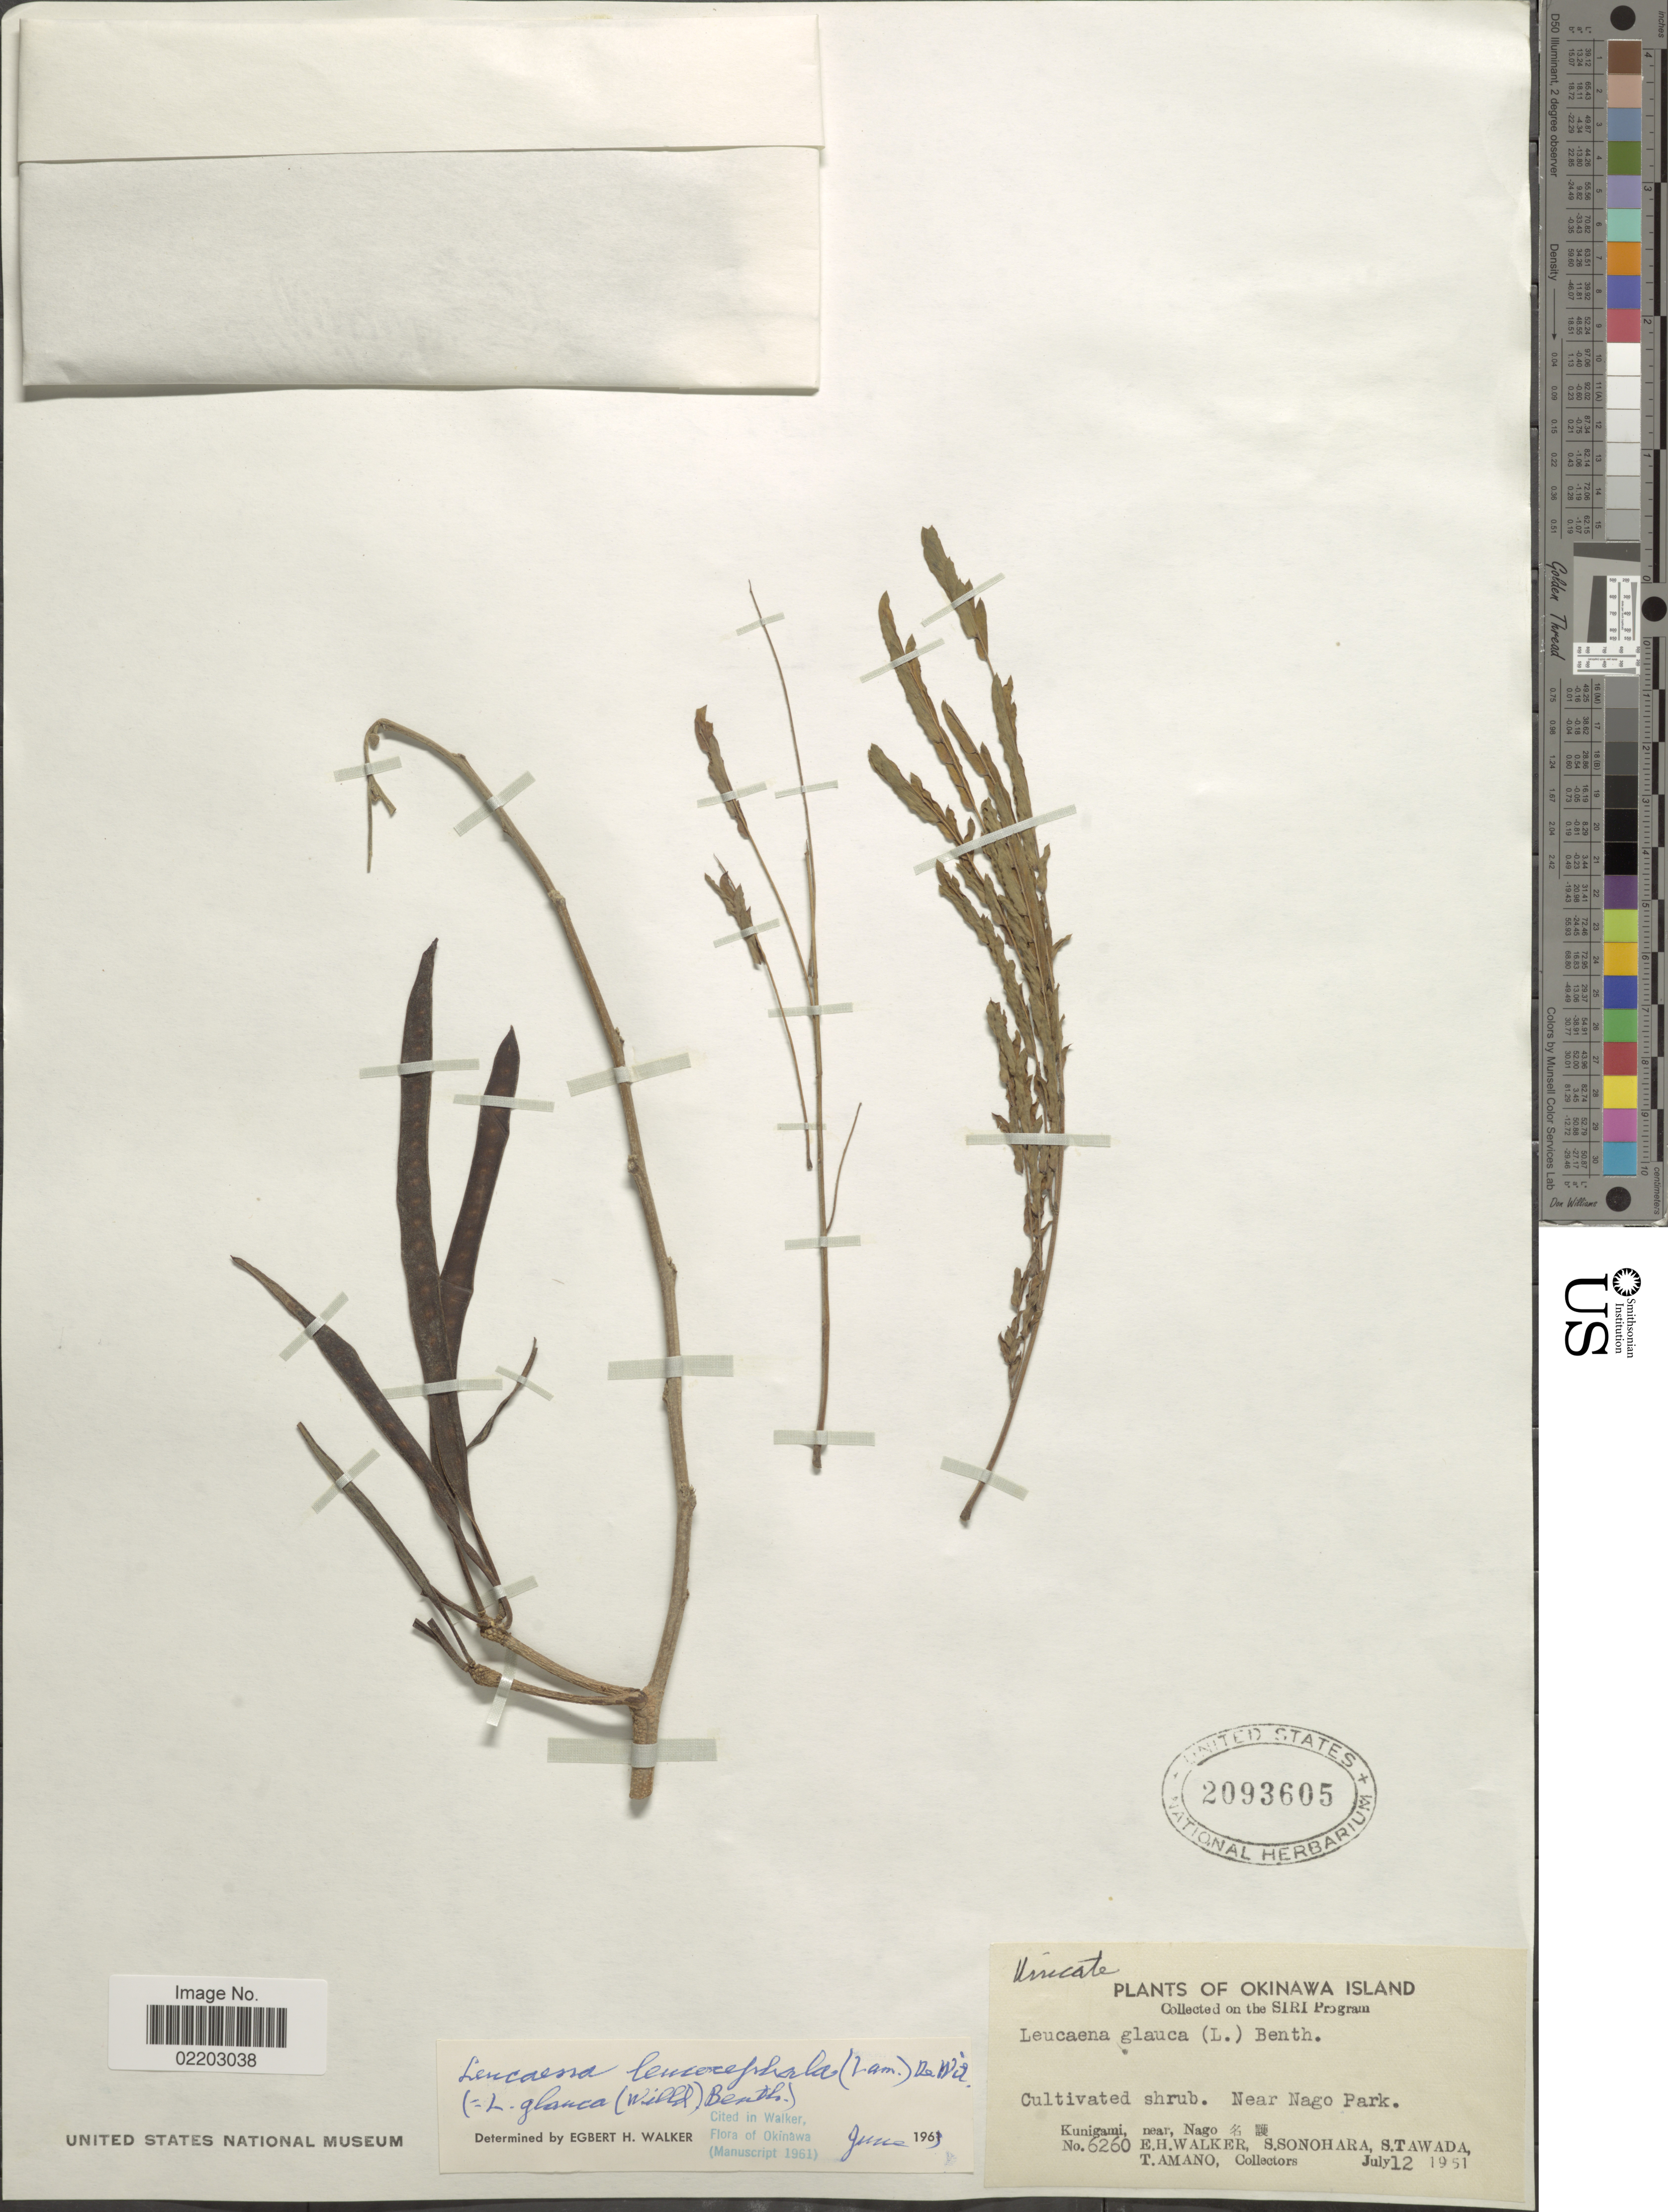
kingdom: Plantae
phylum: Tracheophyta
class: Magnoliopsida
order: Fabales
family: Fabaceae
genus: Leucaena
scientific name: Leucaena leucocephala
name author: (Lam.) de Wit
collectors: E. H. Walker, S. Sonohara, S. Tawada & T. Amano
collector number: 6260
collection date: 1951-07-12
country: Japan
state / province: Okinawa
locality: Okinawa Island. Near Nago Park, Kunigami, near Nago.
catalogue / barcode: US 2093605